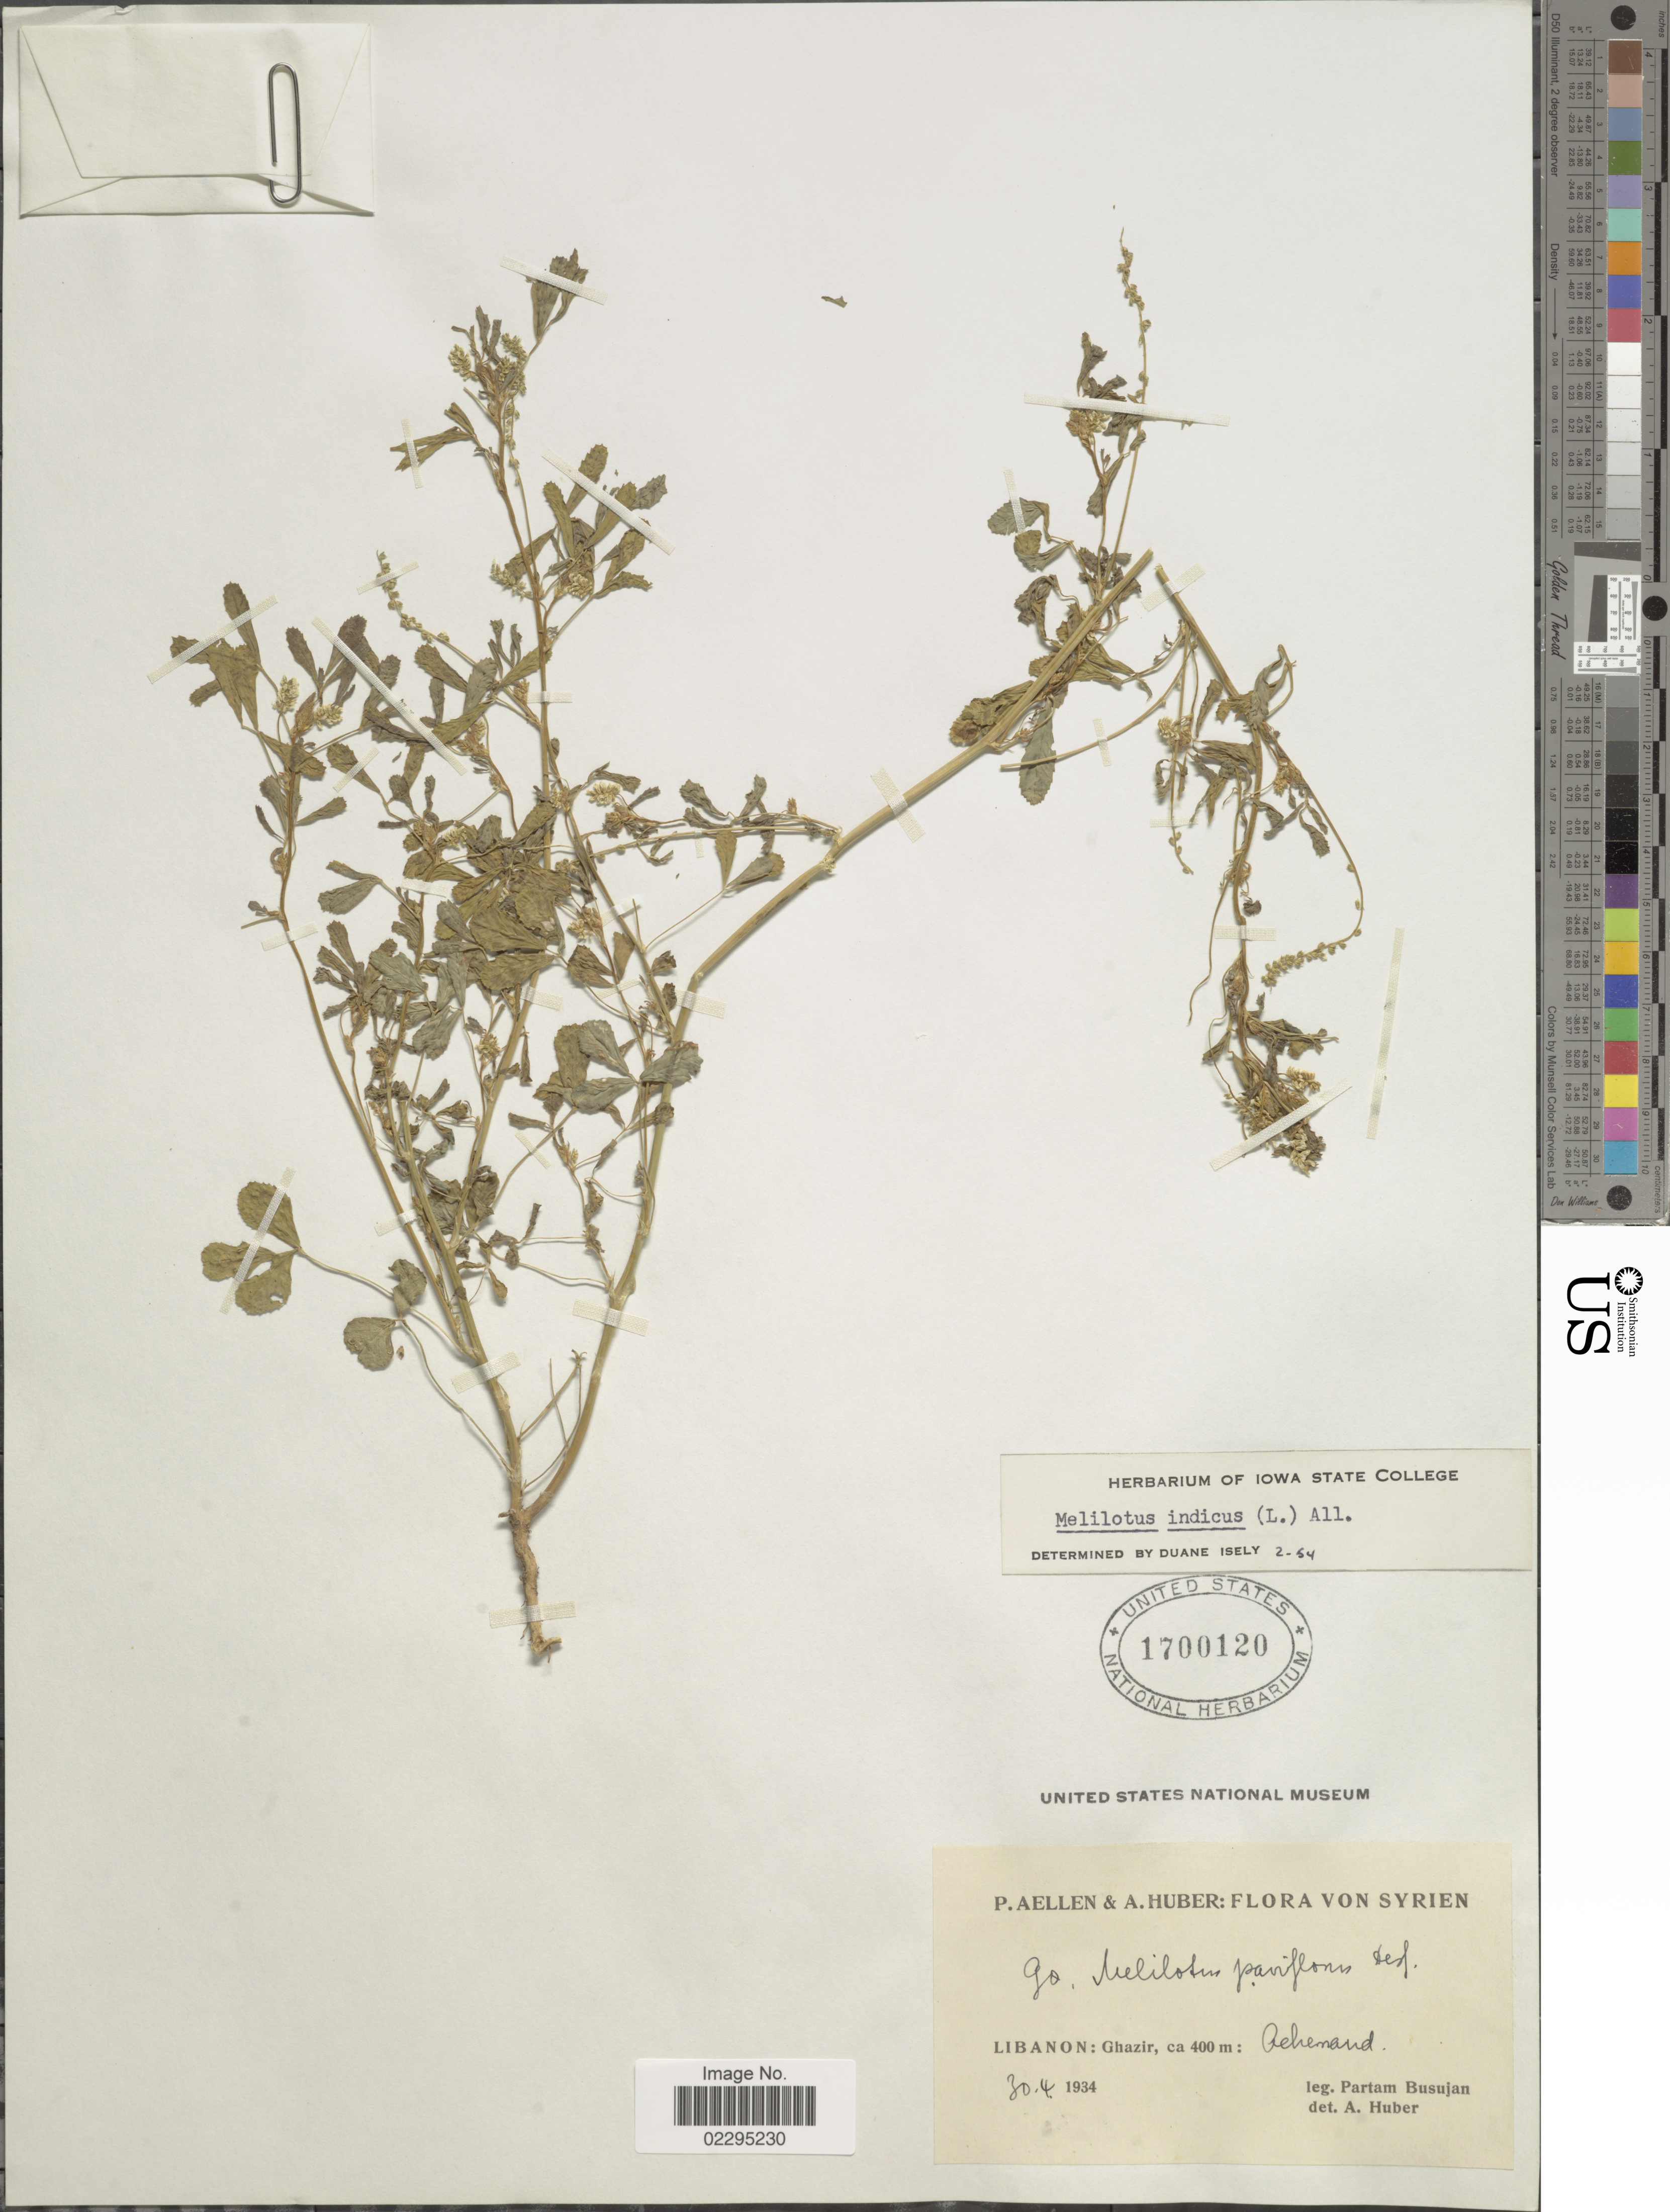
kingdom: Plantae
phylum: Tracheophyta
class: Magnoliopsida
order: Fabales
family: Fabaceae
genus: Melilotus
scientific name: Melilotus indicus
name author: (L.) All.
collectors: P. Busujan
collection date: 1934-04-30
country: Syria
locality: Libanon: Ghazir: Pehemand.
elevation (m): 400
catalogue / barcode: US 1700120